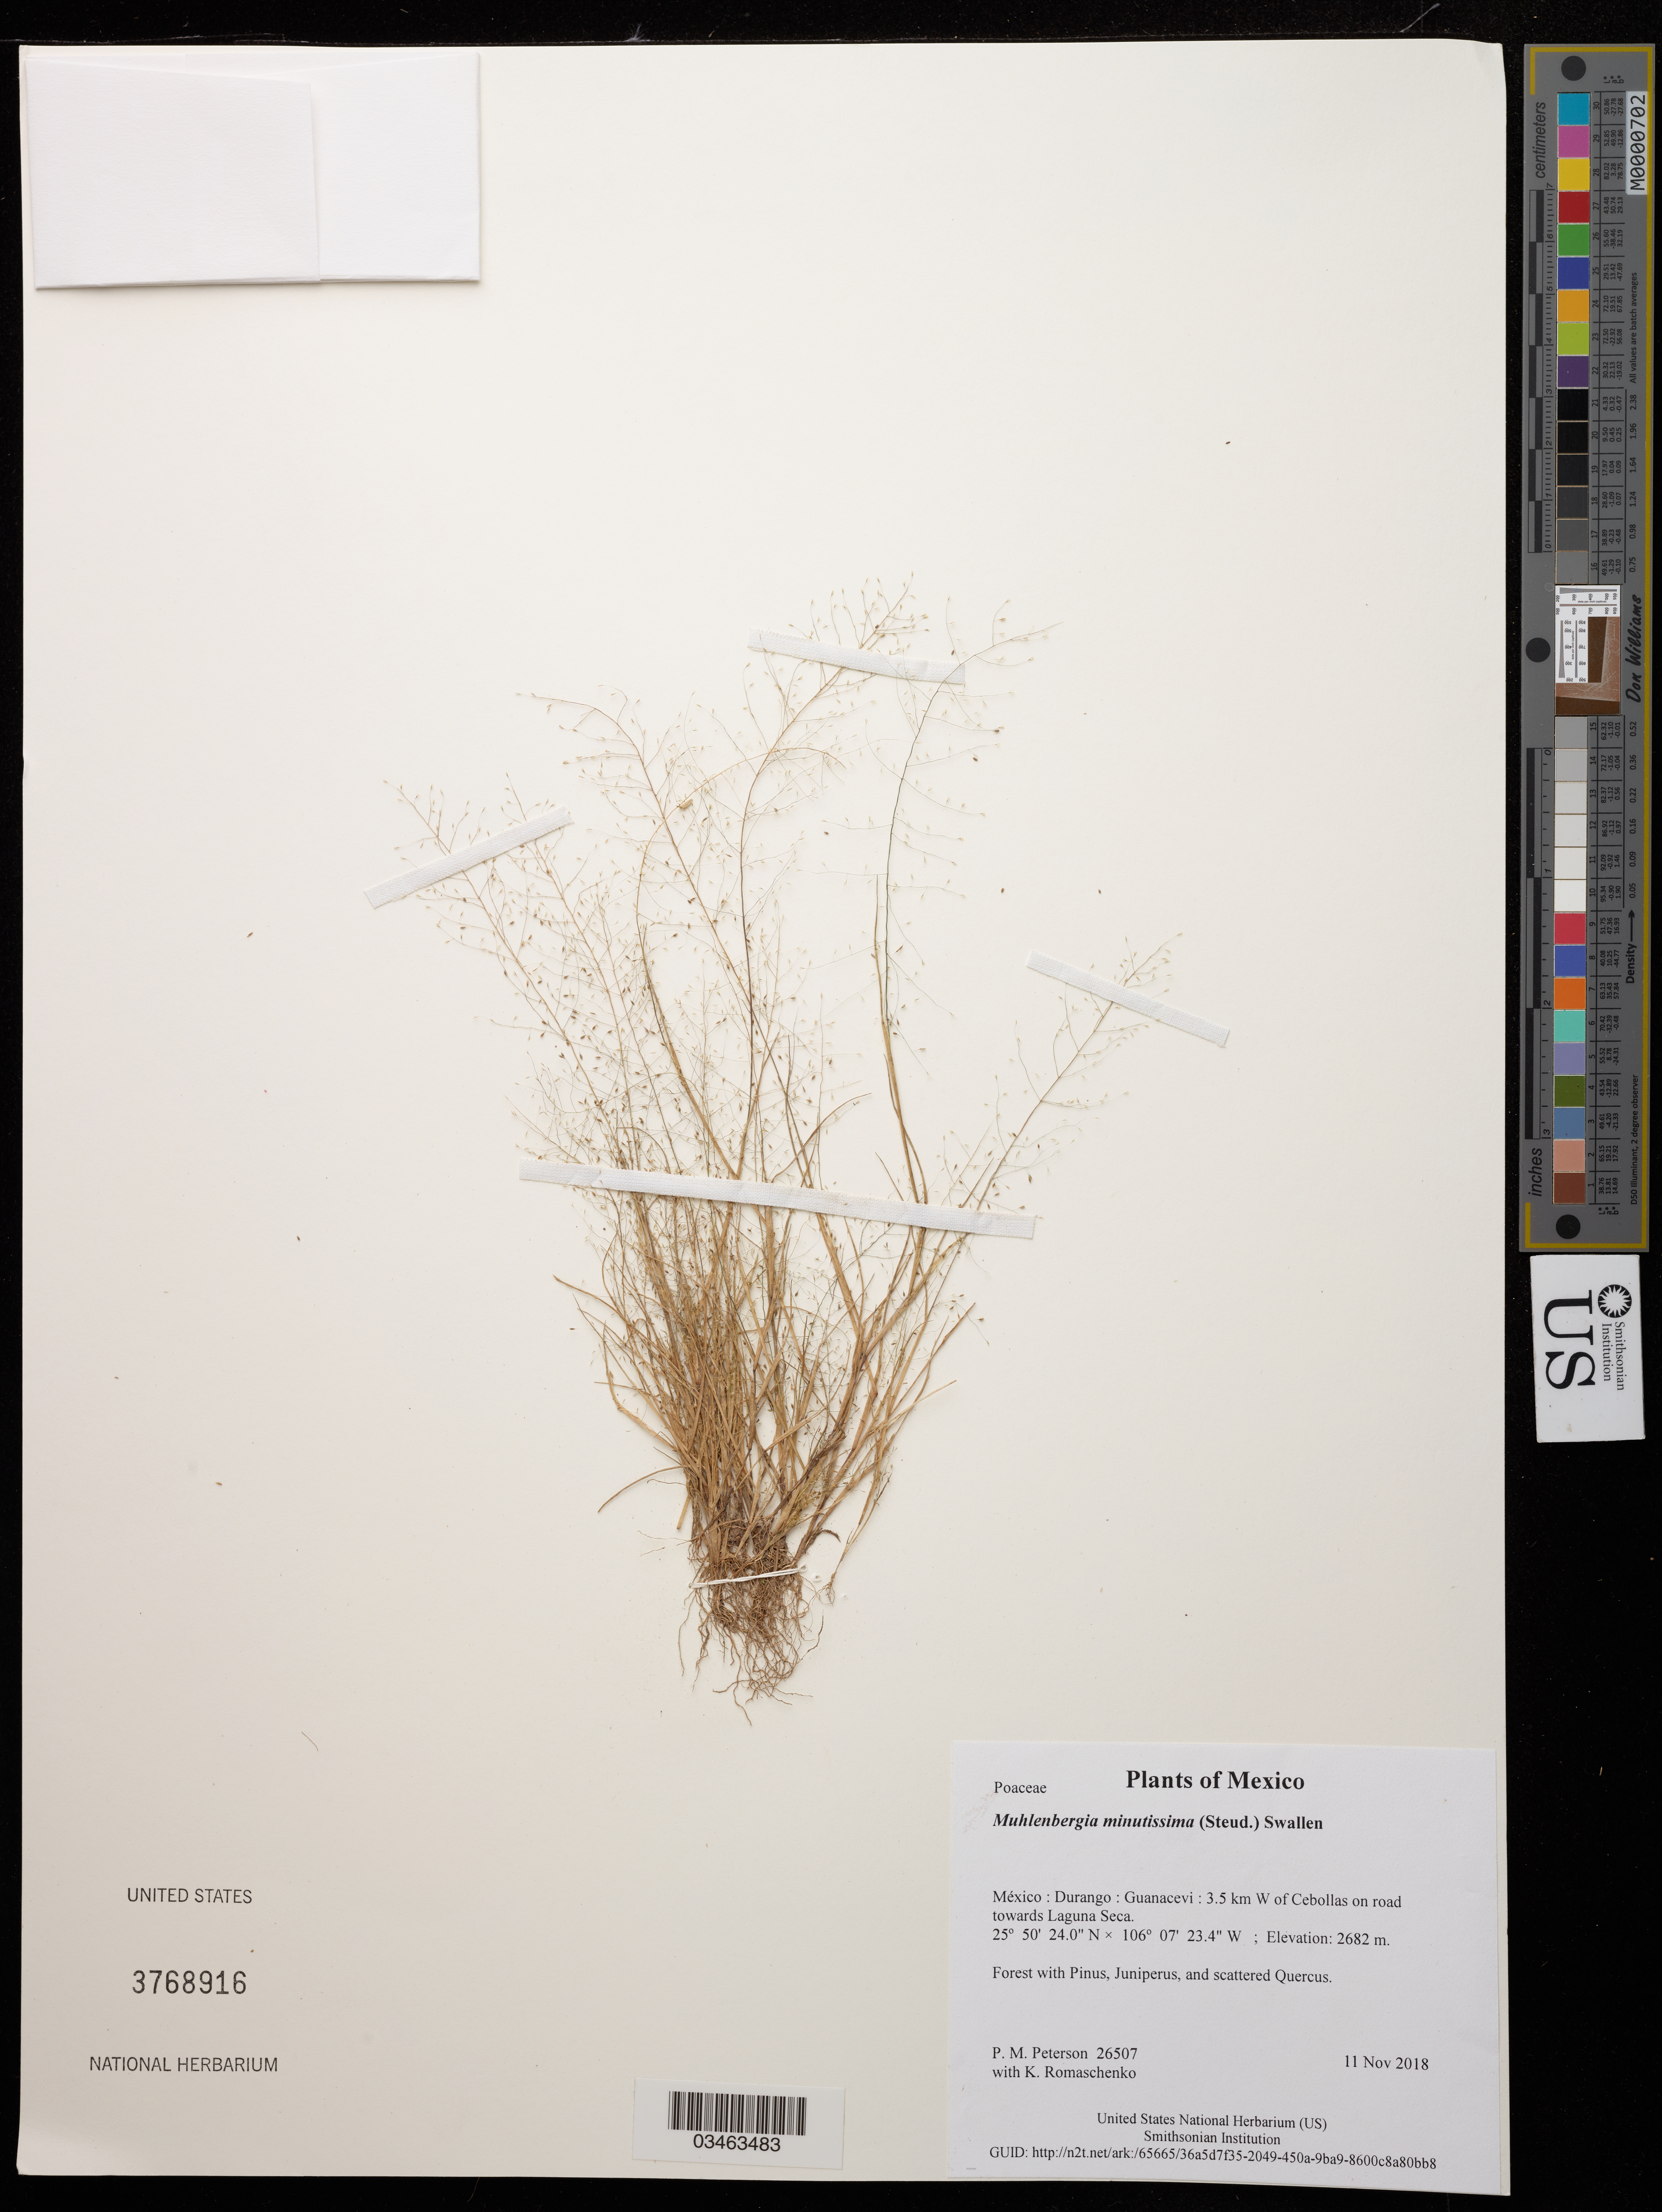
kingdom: Plantae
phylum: Tracheophyta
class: Liliopsida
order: Poales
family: Poaceae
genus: Muhlenbergia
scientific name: Muhlenbergia minutissima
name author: (Steud.) Swallen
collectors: P. M. Peterson & K. Romaschenko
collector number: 26507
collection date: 2018-11-11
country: México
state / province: Durango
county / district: Guanacevi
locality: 3.5 km W of Cebollas on road towards Laguna Seca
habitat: Forest with Pinus, Juniperus, and scattered Quercus.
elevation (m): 2682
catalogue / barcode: US 3768916